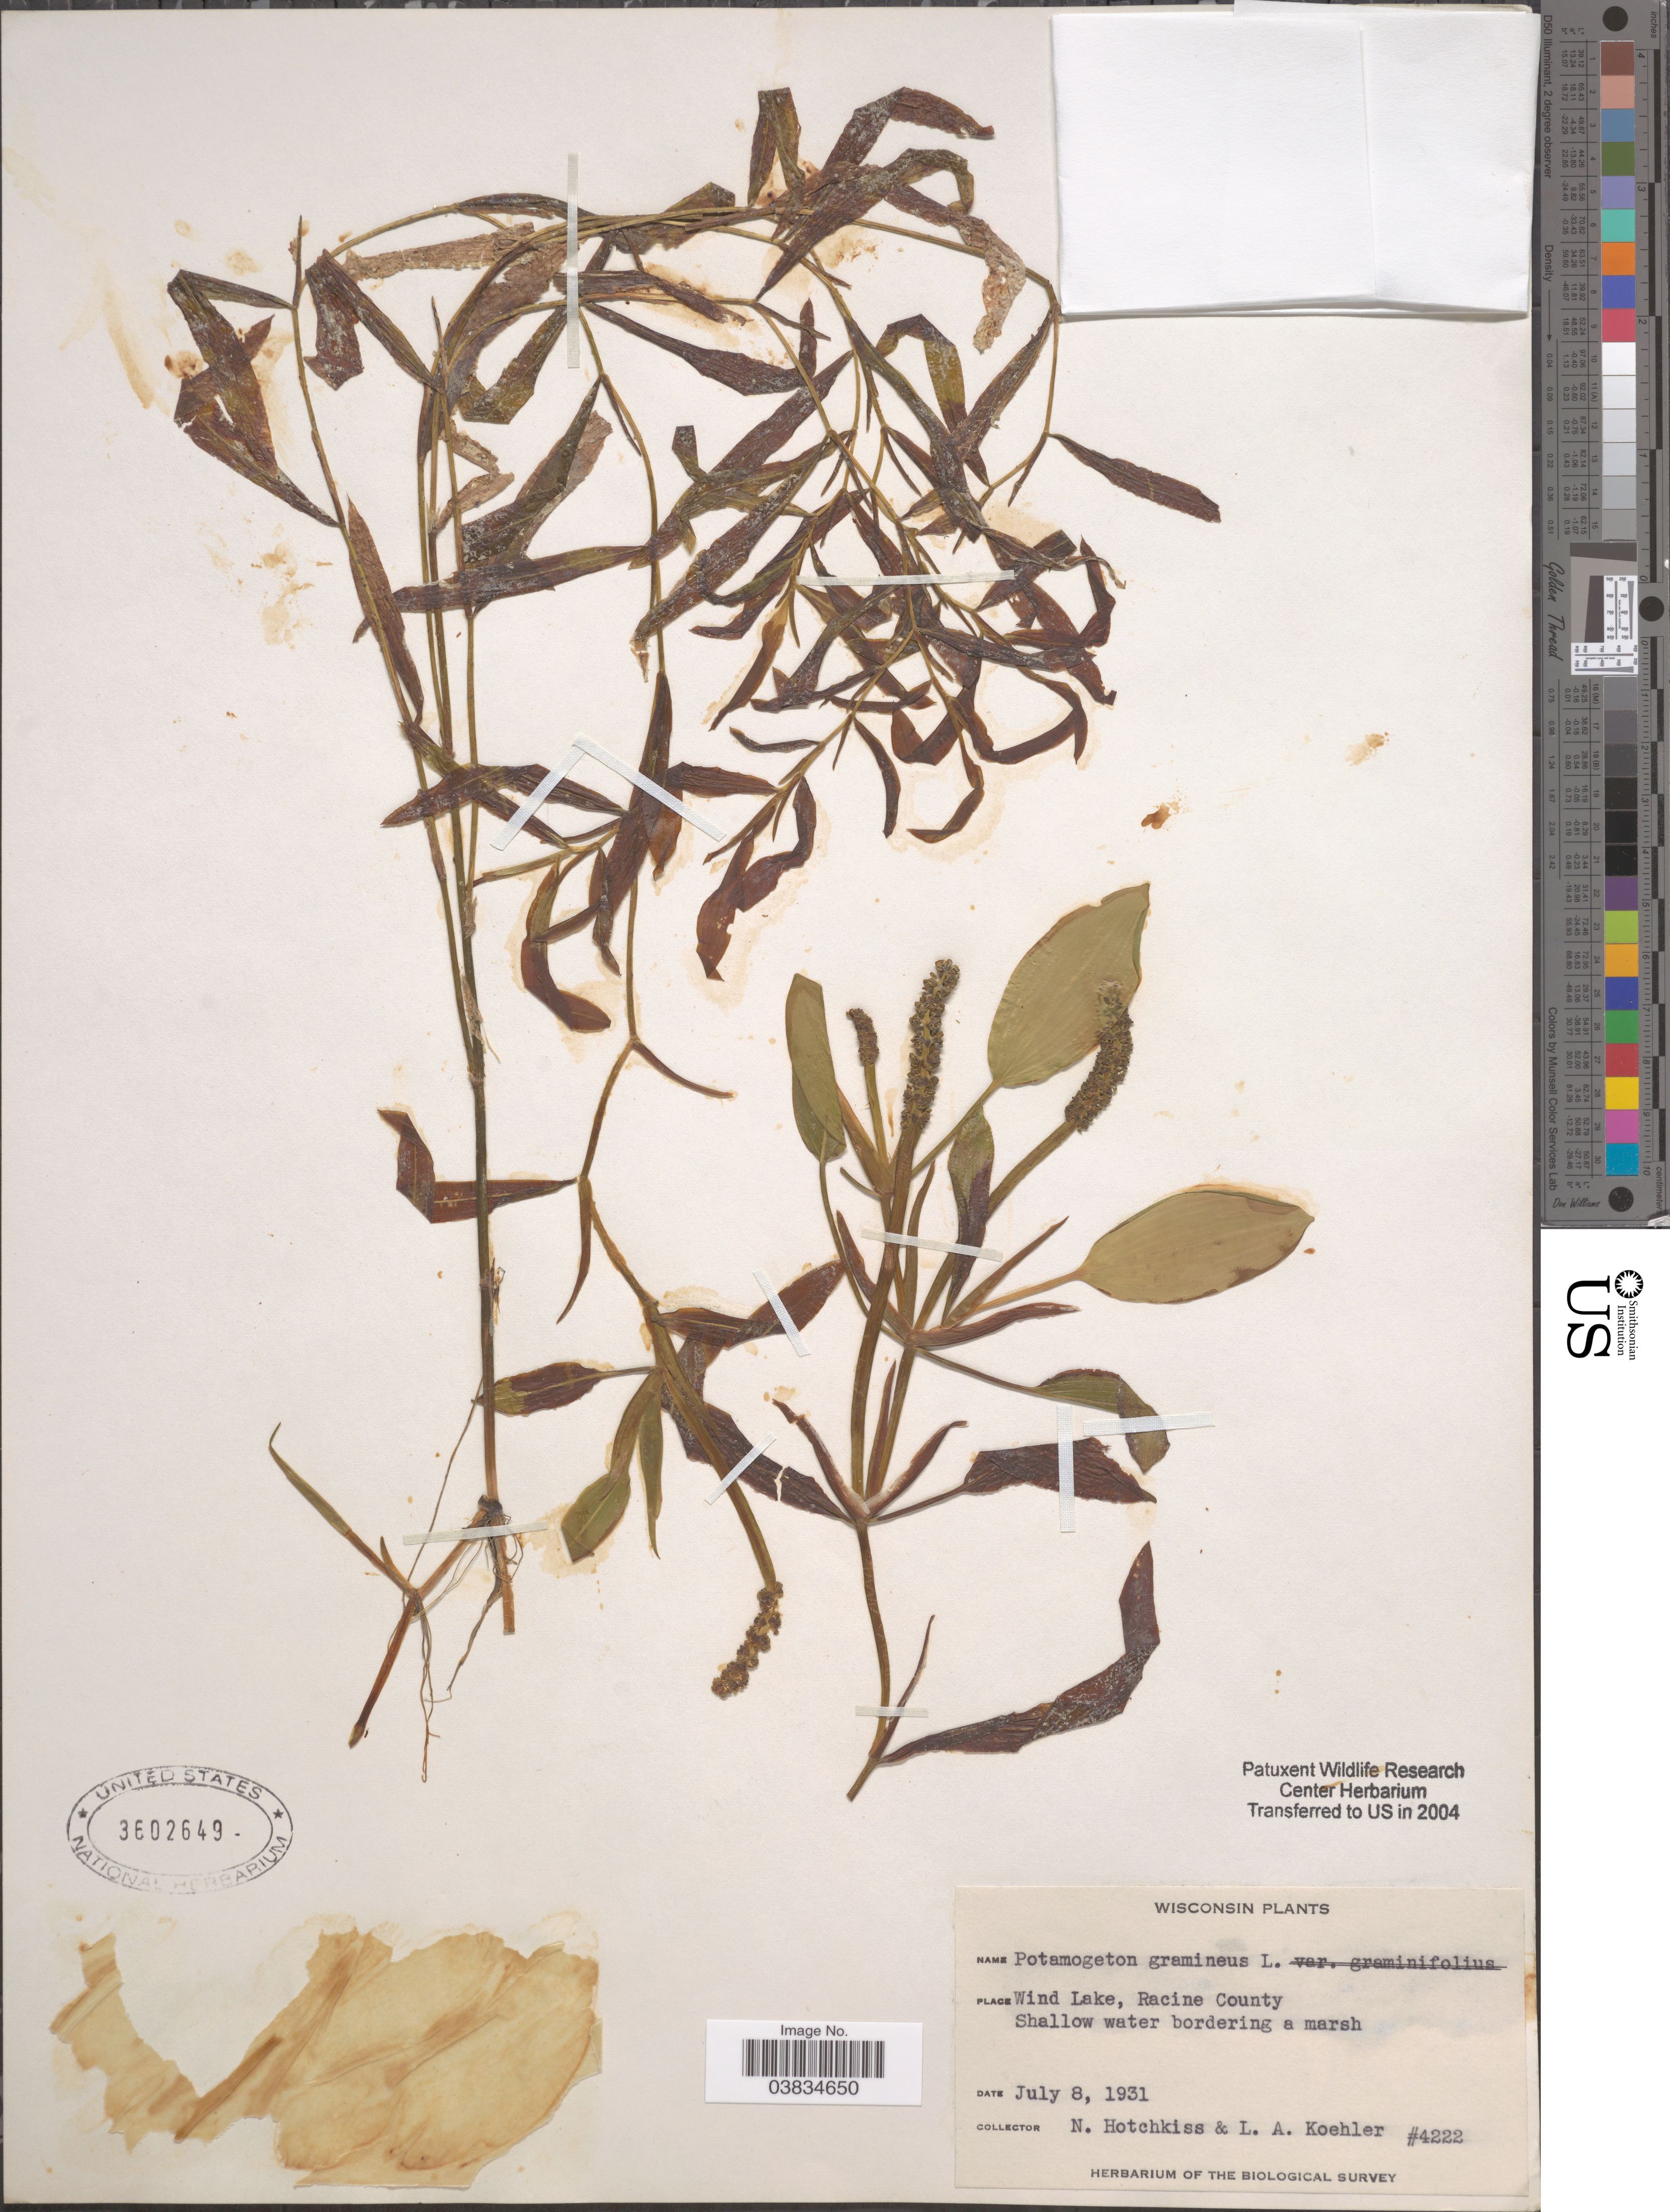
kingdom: Plantae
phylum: Tracheophyta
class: Liliopsida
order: Alismatales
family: Potamogetonaceae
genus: Potamogeton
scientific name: Potamogeton gramineus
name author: L.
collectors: N. Hotchkiss & L. Koehler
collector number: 4222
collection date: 1931-07-08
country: United States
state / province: Wisconsin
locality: Wind Lake, Racine County.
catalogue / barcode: US 3602649